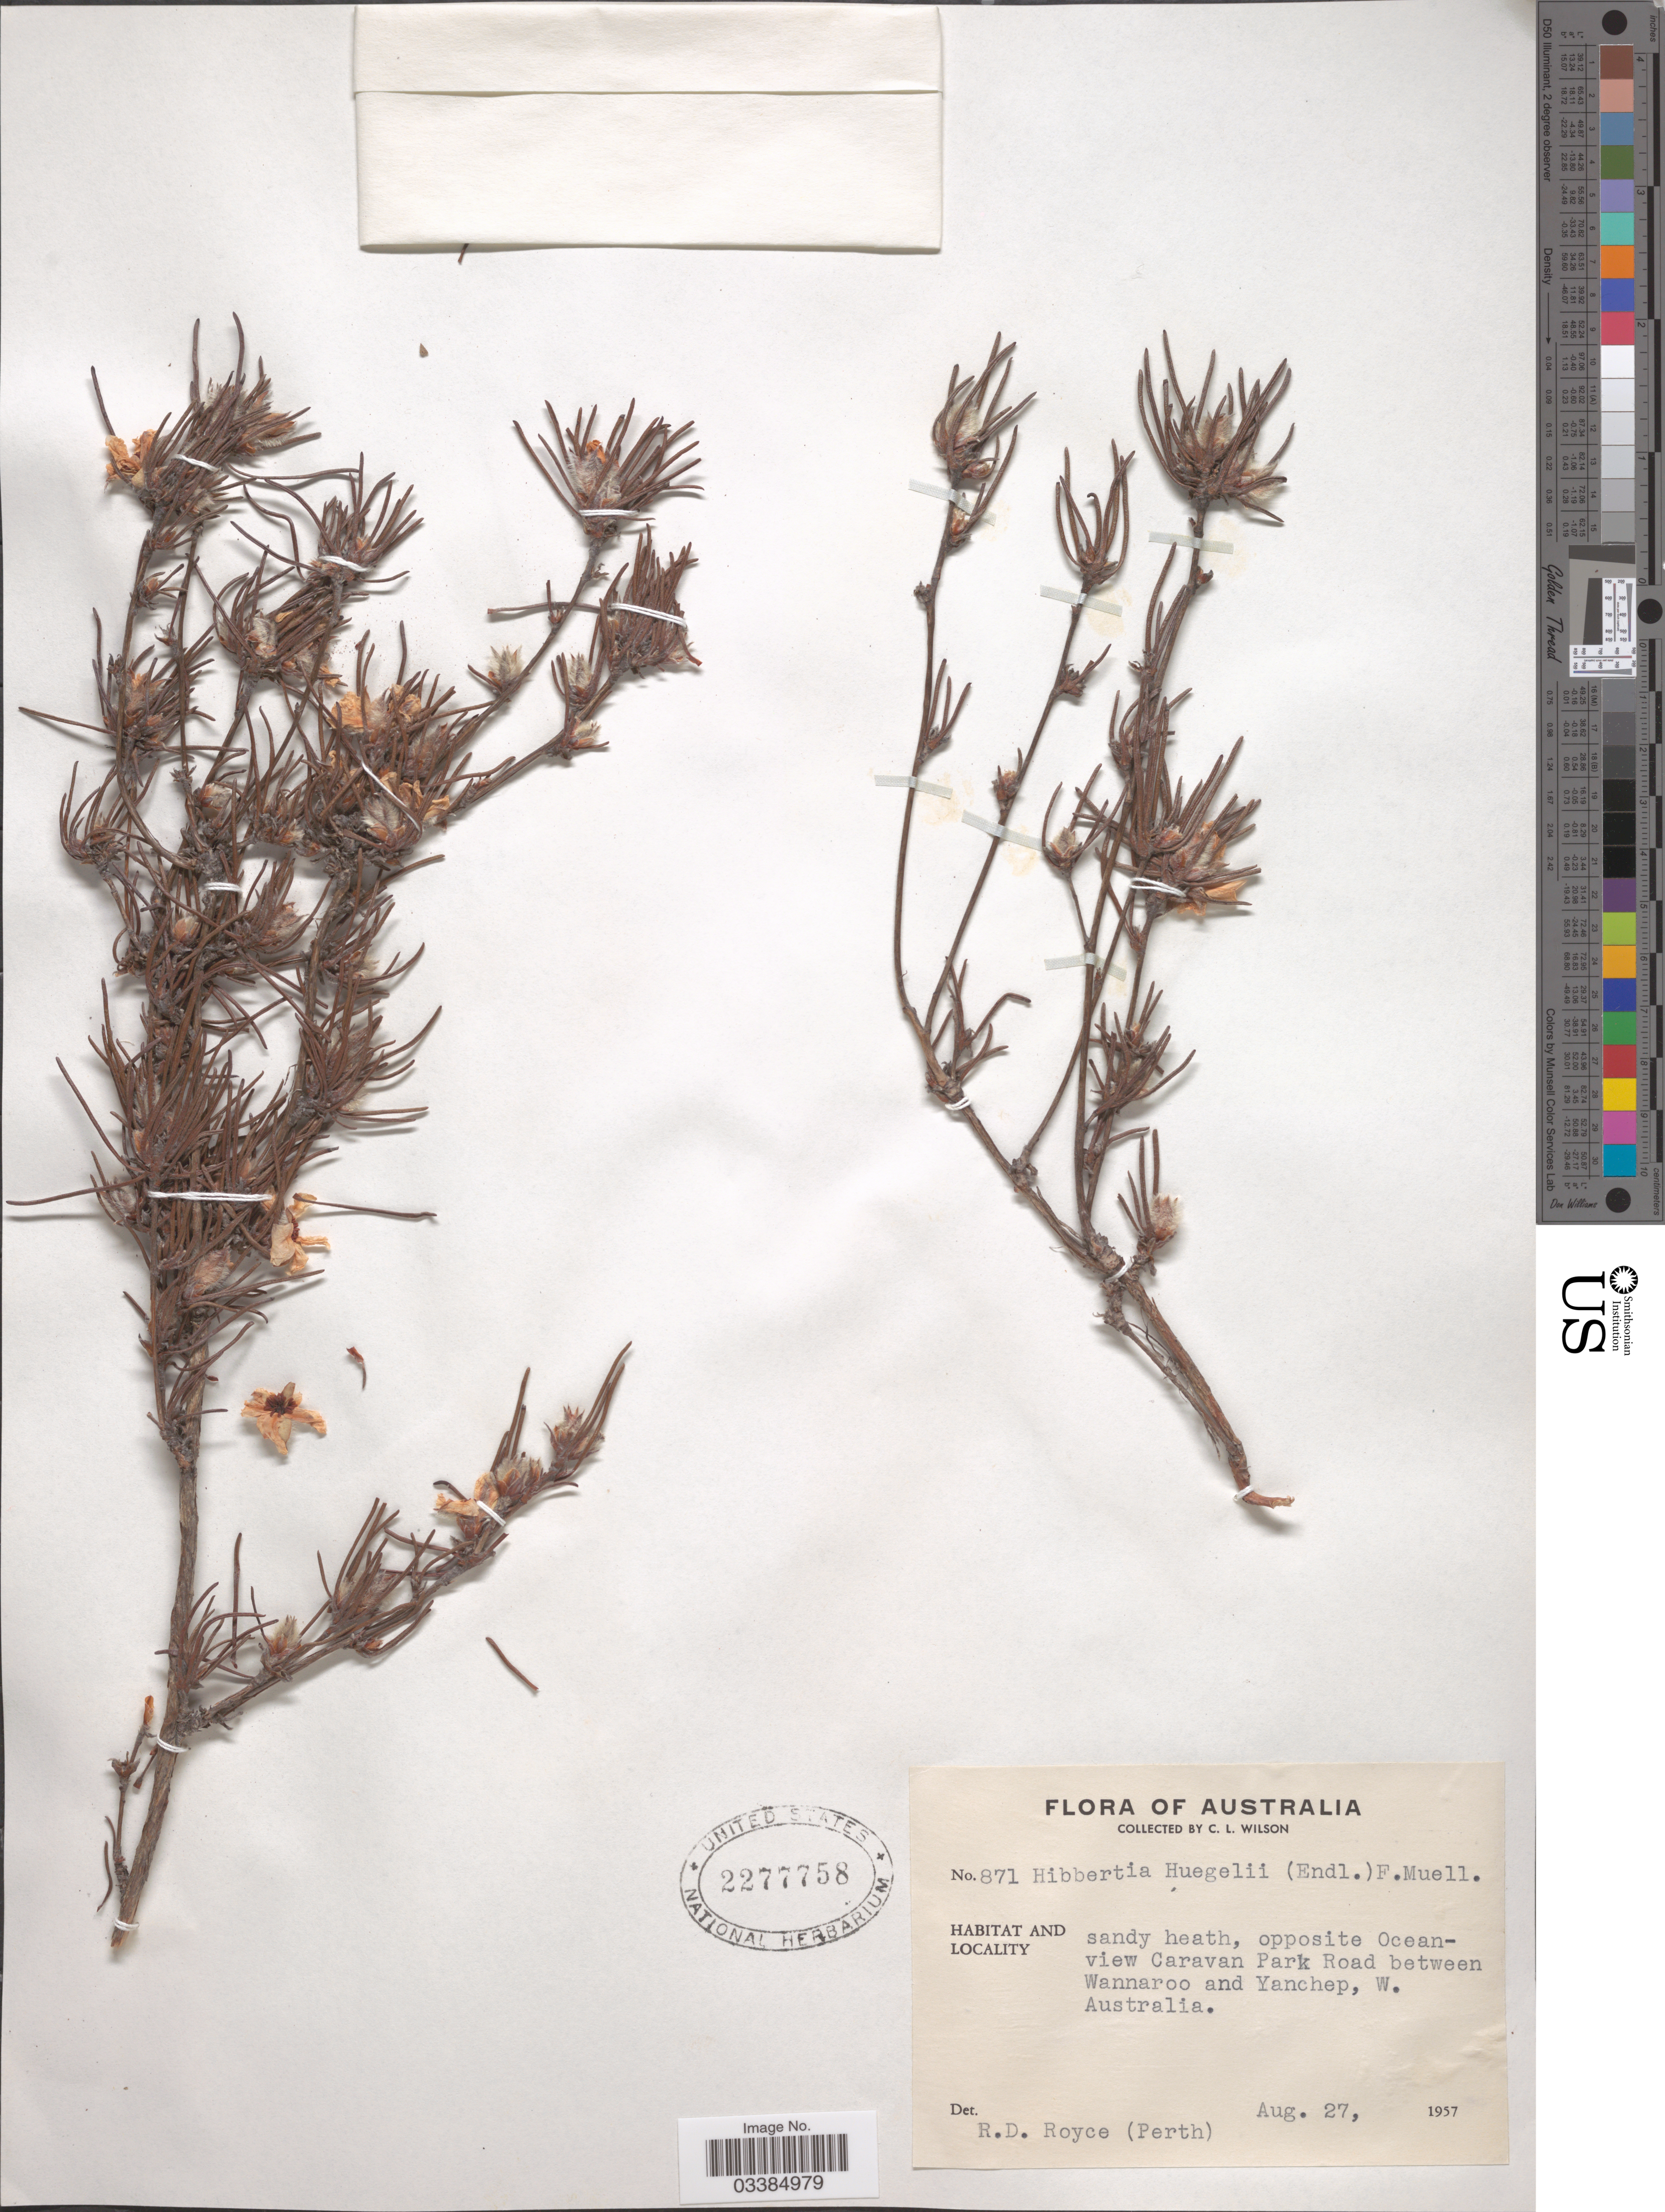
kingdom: Plantae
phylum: Tracheophyta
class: Magnoliopsida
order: Dilleniales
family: Dilleniaceae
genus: Hibbertia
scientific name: Hibbertia huegelii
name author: F. Muell.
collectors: C. L. Wilson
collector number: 871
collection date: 1957-08-27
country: Australia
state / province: Western Australia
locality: Opposite Oceanview Caravan Park Road between Wannaroo and Yanchep, W. Australia.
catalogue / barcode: US 2277758